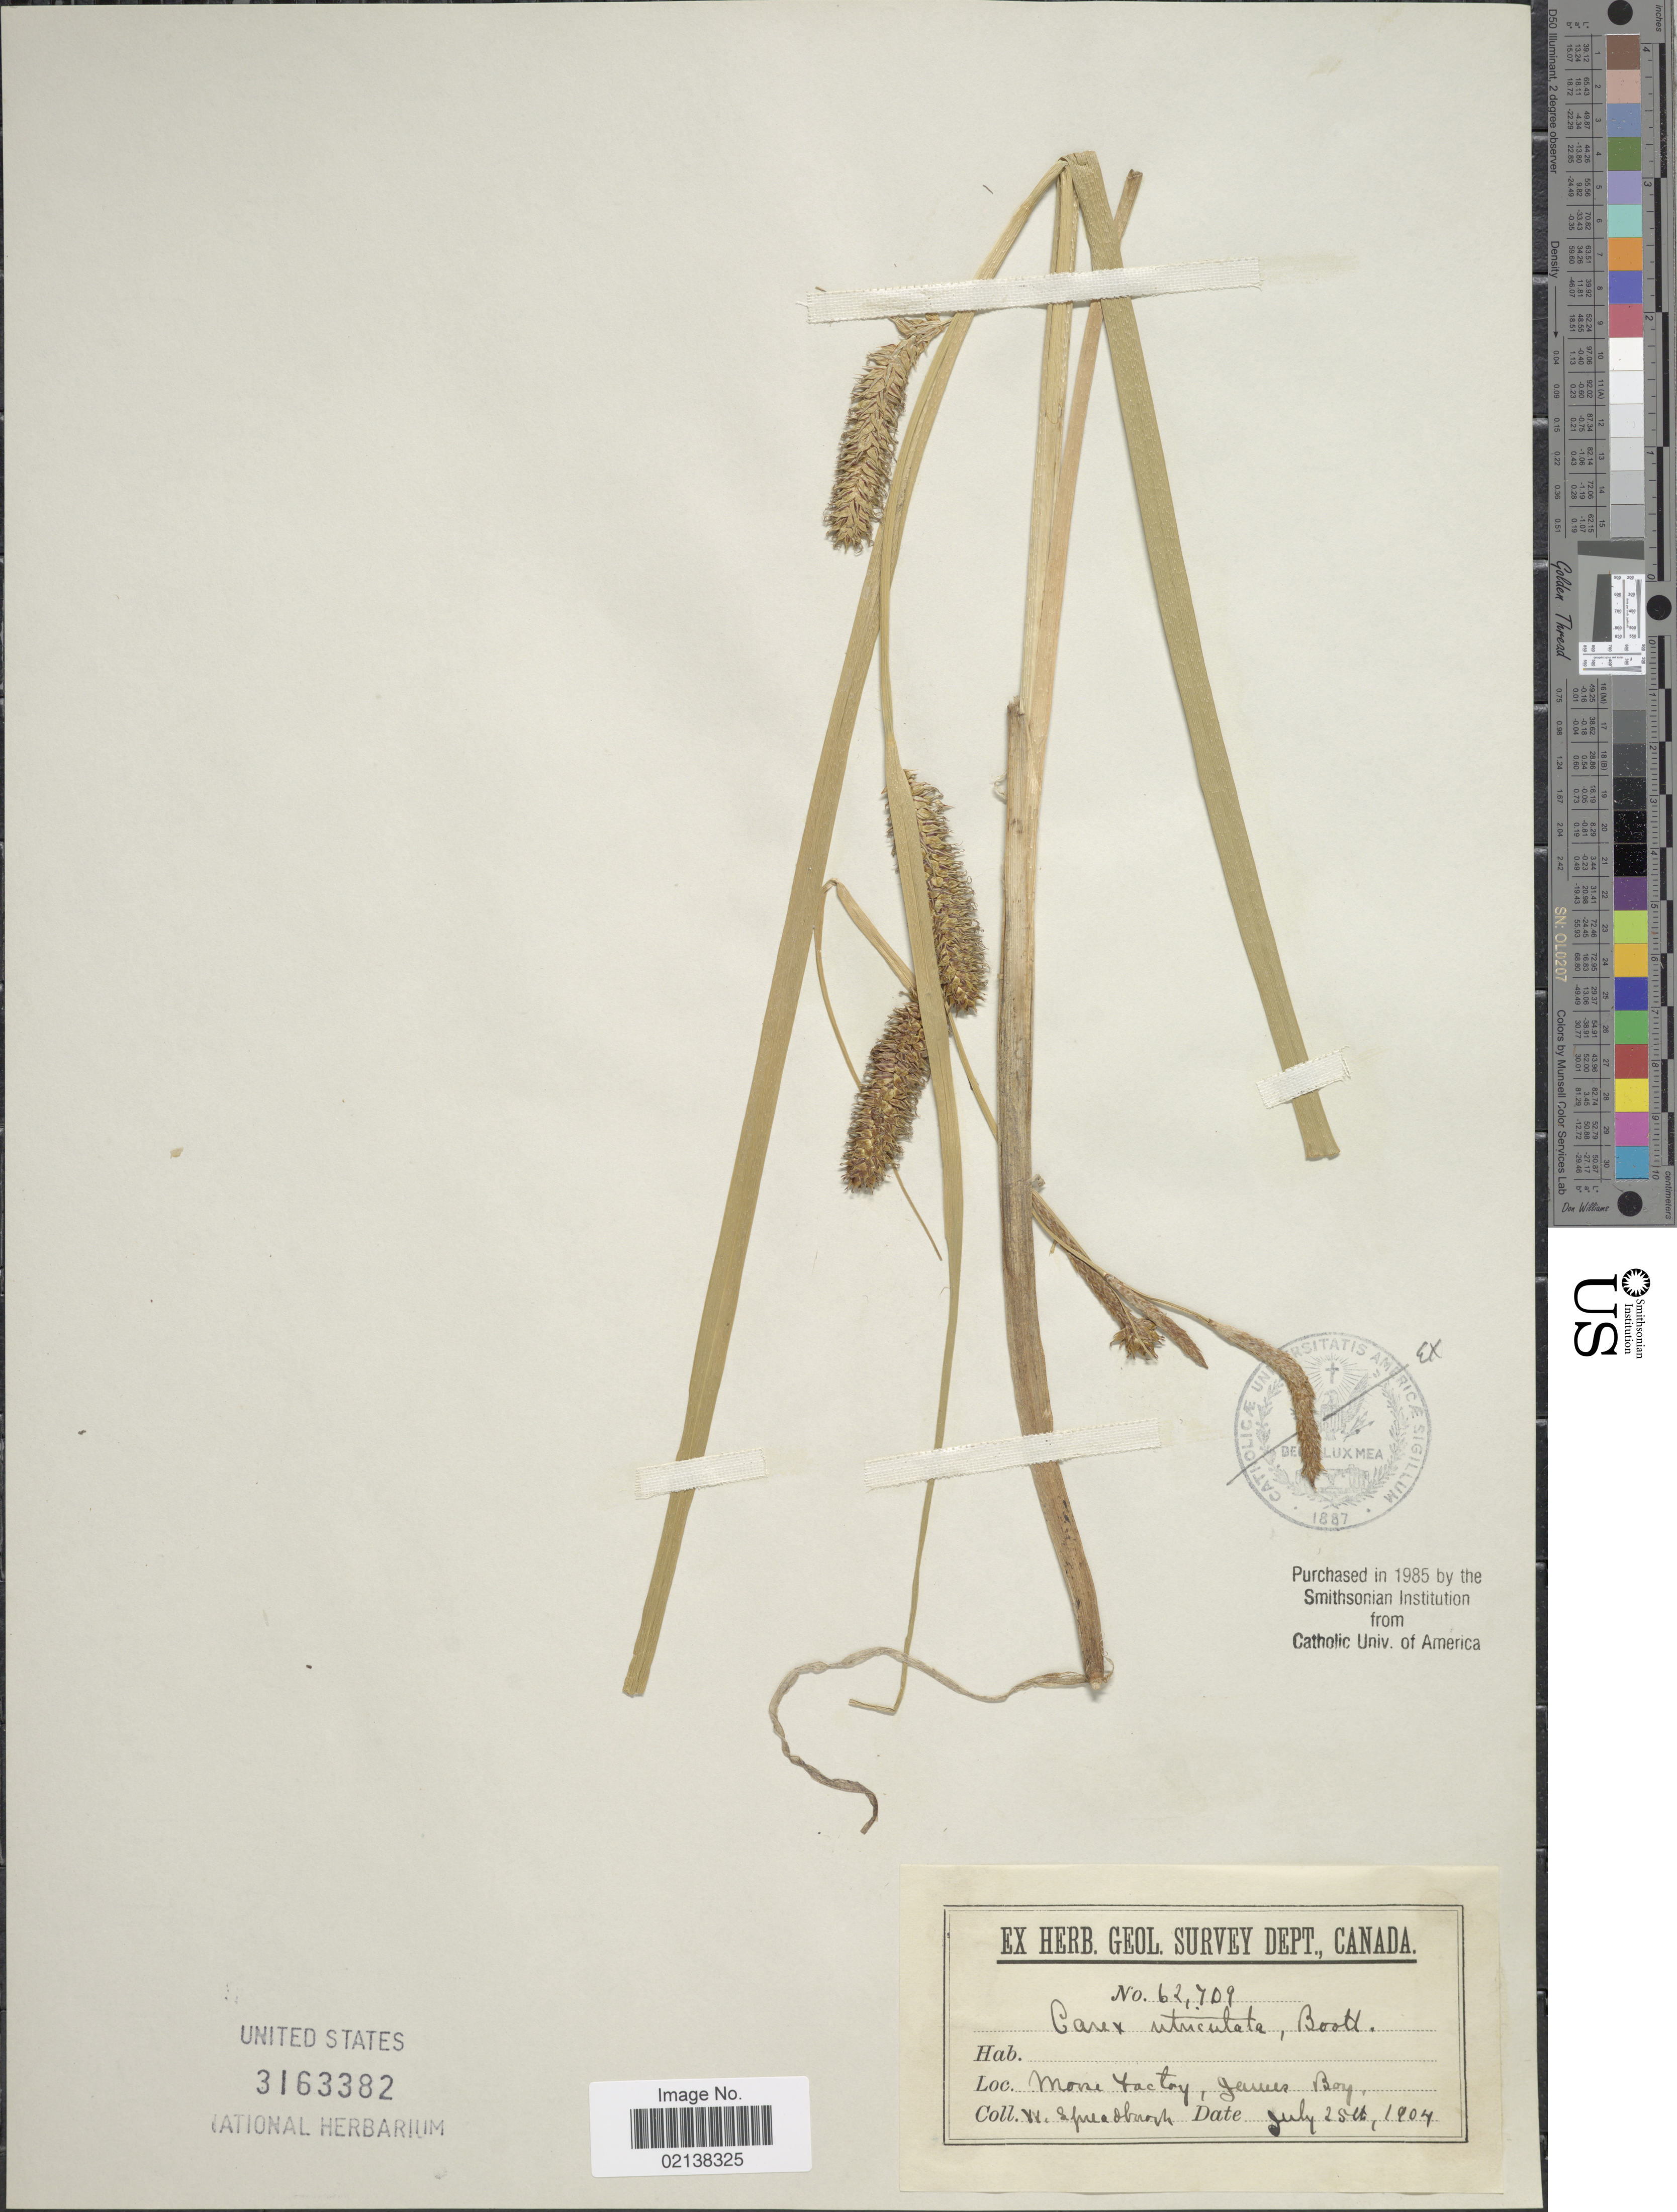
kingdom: Plantae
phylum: Tracheophyta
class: Liliopsida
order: Poales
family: Cyperaceae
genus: Carex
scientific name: Carex utriculata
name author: Boott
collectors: W. Spreadborough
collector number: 62709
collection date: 1904-07-25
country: Canada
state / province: Ontario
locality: Moose Factory, James Bay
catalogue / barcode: US 3163382